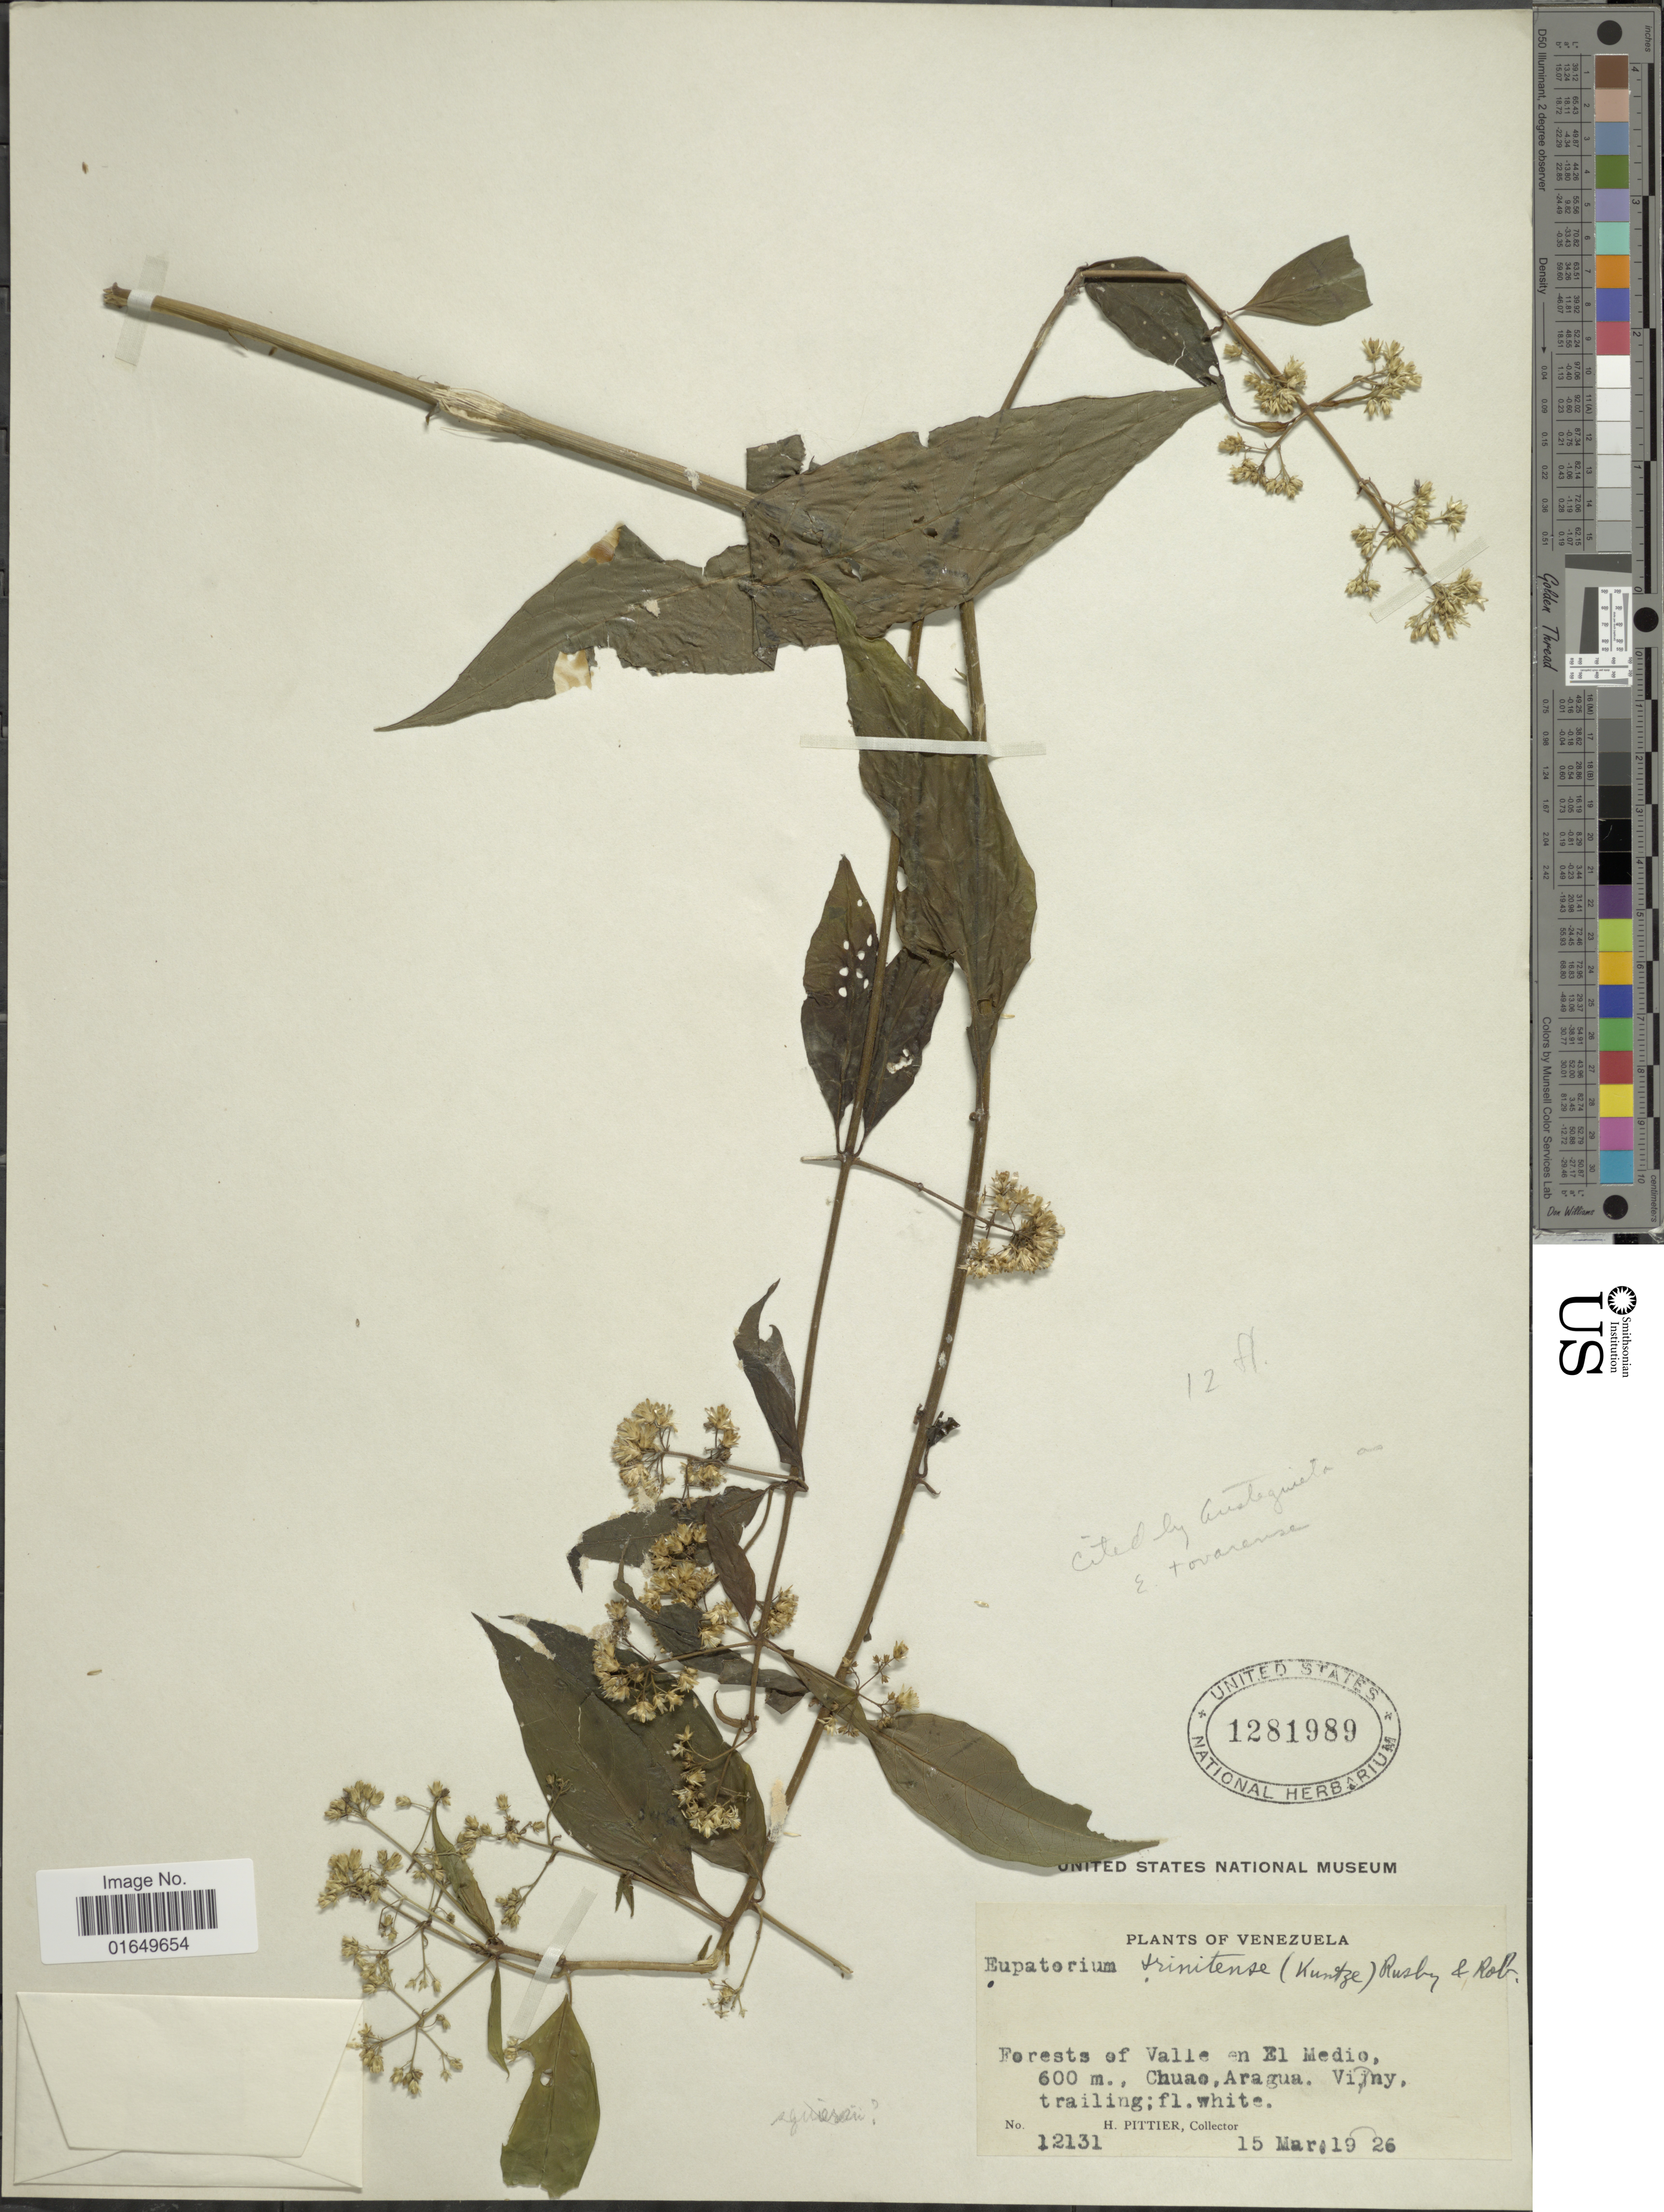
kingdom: Plantae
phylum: Tracheophyta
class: Magnoliopsida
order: Asterales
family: Asteraceae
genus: Ayapana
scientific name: Ayapana tovarensis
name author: (B.L. Rob.) R.M. King & H. Rob.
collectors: H. F. Pittier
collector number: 12131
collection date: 1926-03-15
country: Venezuela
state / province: Aragua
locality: Forests of Valle en El Medio, Chuao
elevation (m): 600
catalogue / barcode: US 1281989